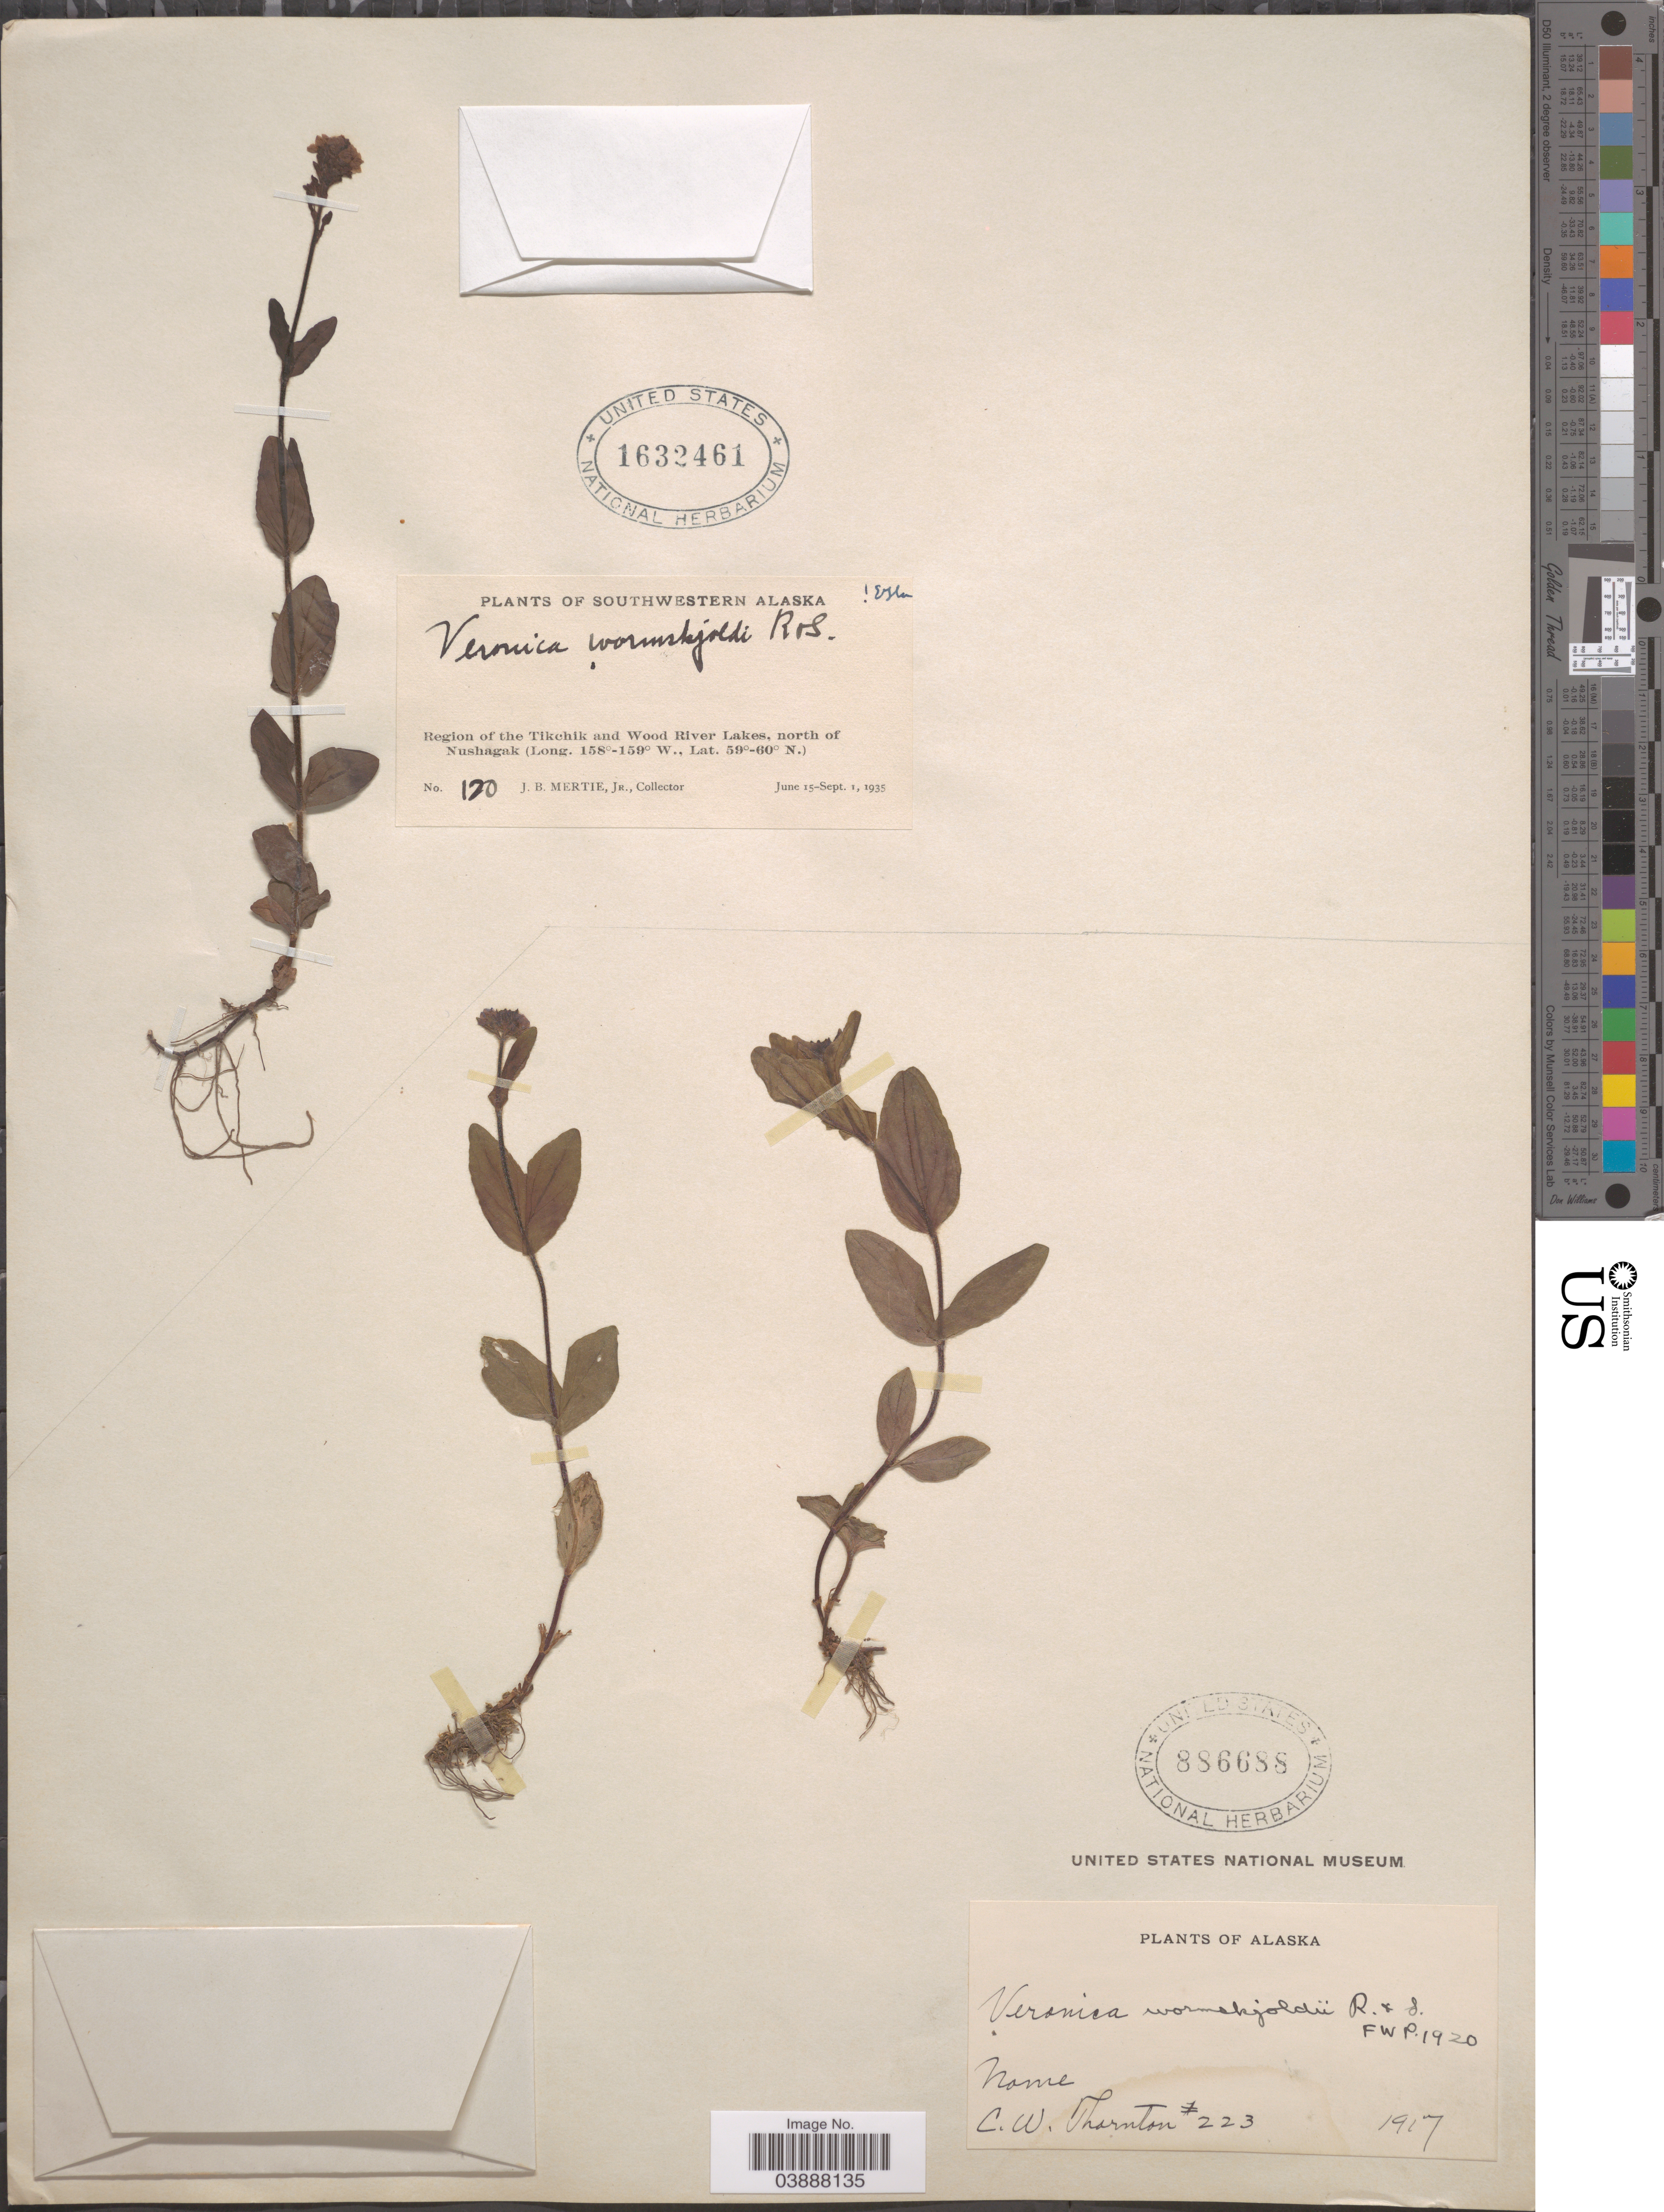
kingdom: Plantae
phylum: Tracheophyta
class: Magnoliopsida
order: Lamiales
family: Plantaginaceae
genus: Veronica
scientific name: Veronica wormskjoldii subsp. wormskjoldii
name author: Roem. & Schult.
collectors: J. Mertie Jr.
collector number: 120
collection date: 1935-06-15/1935-09-01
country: United States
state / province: Alaska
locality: Southwestern Alaska. Region of the Tikchik and Wood River Lakes, north of Nushagak.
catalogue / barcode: US 1632461-2